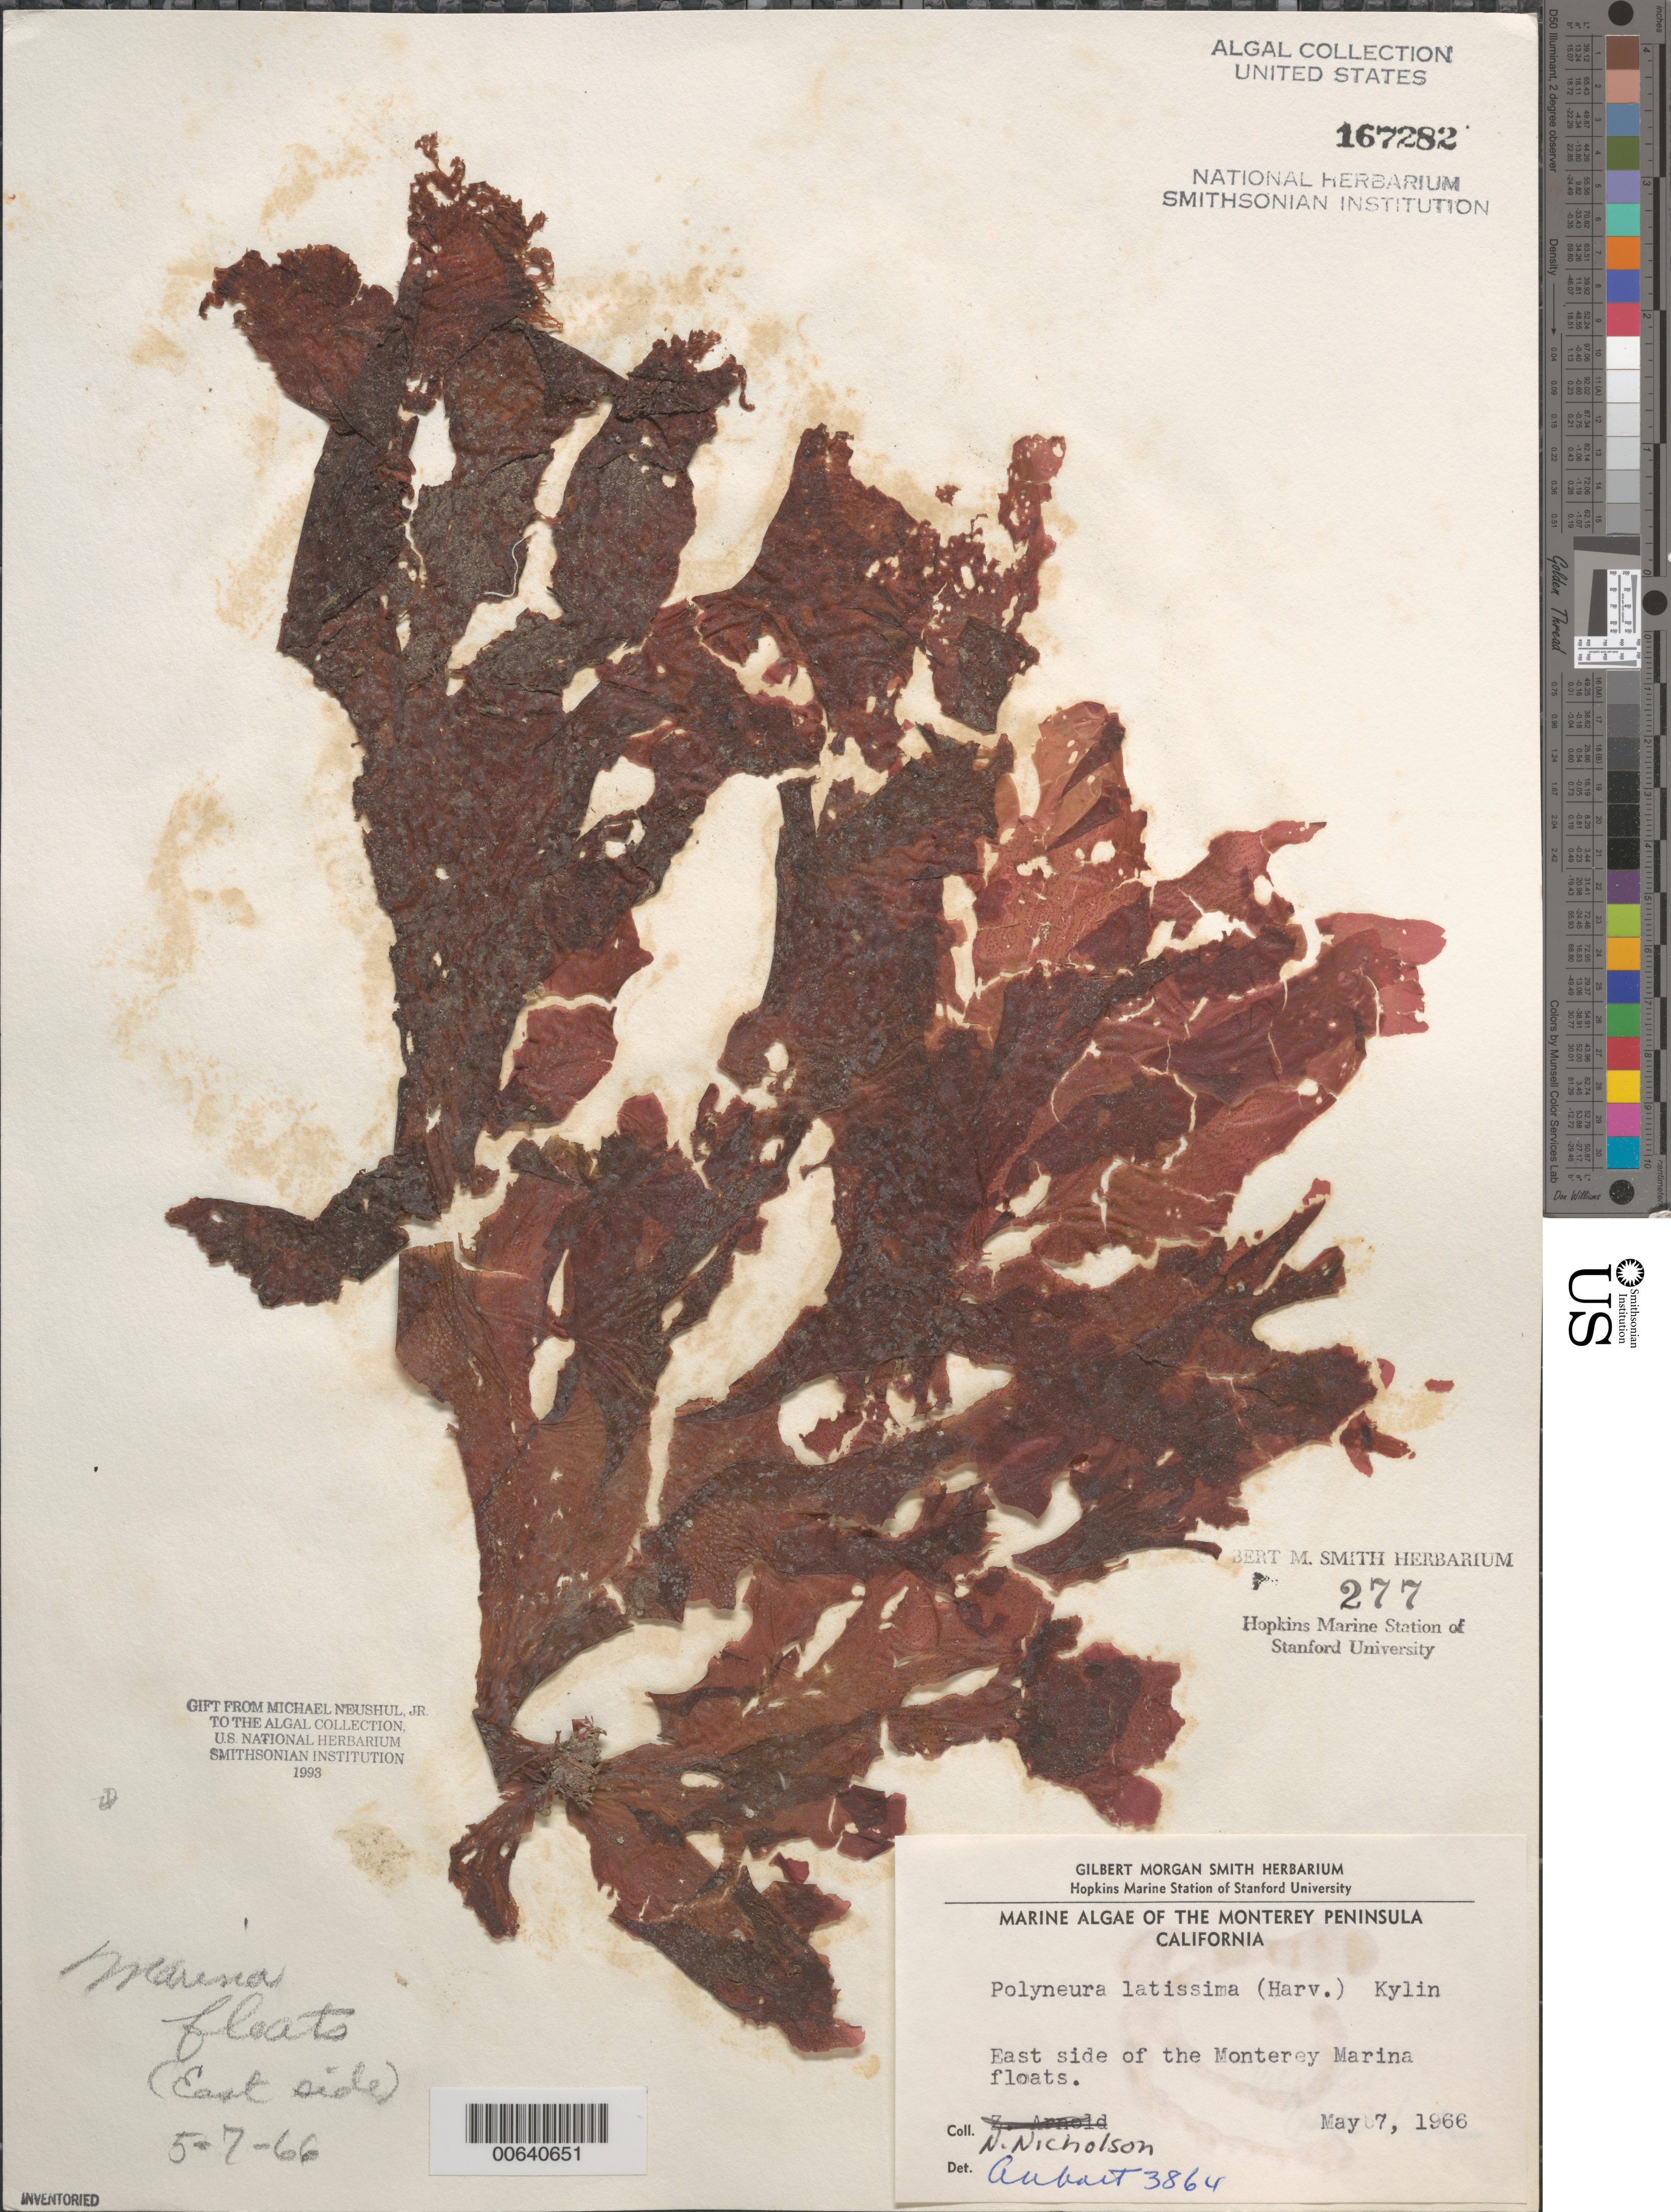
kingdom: Plantae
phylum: Rhodophyta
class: Florideophyceae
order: Ceramiales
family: Delesseriaceae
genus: Polyneura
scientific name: Polyneura latissima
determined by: Abbott, Isabella A.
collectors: N. Nicholson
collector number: IAA 3864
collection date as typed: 07 May 1966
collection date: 1966-05-07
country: United States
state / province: California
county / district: Monterey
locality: Monterey Marina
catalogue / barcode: US 167282